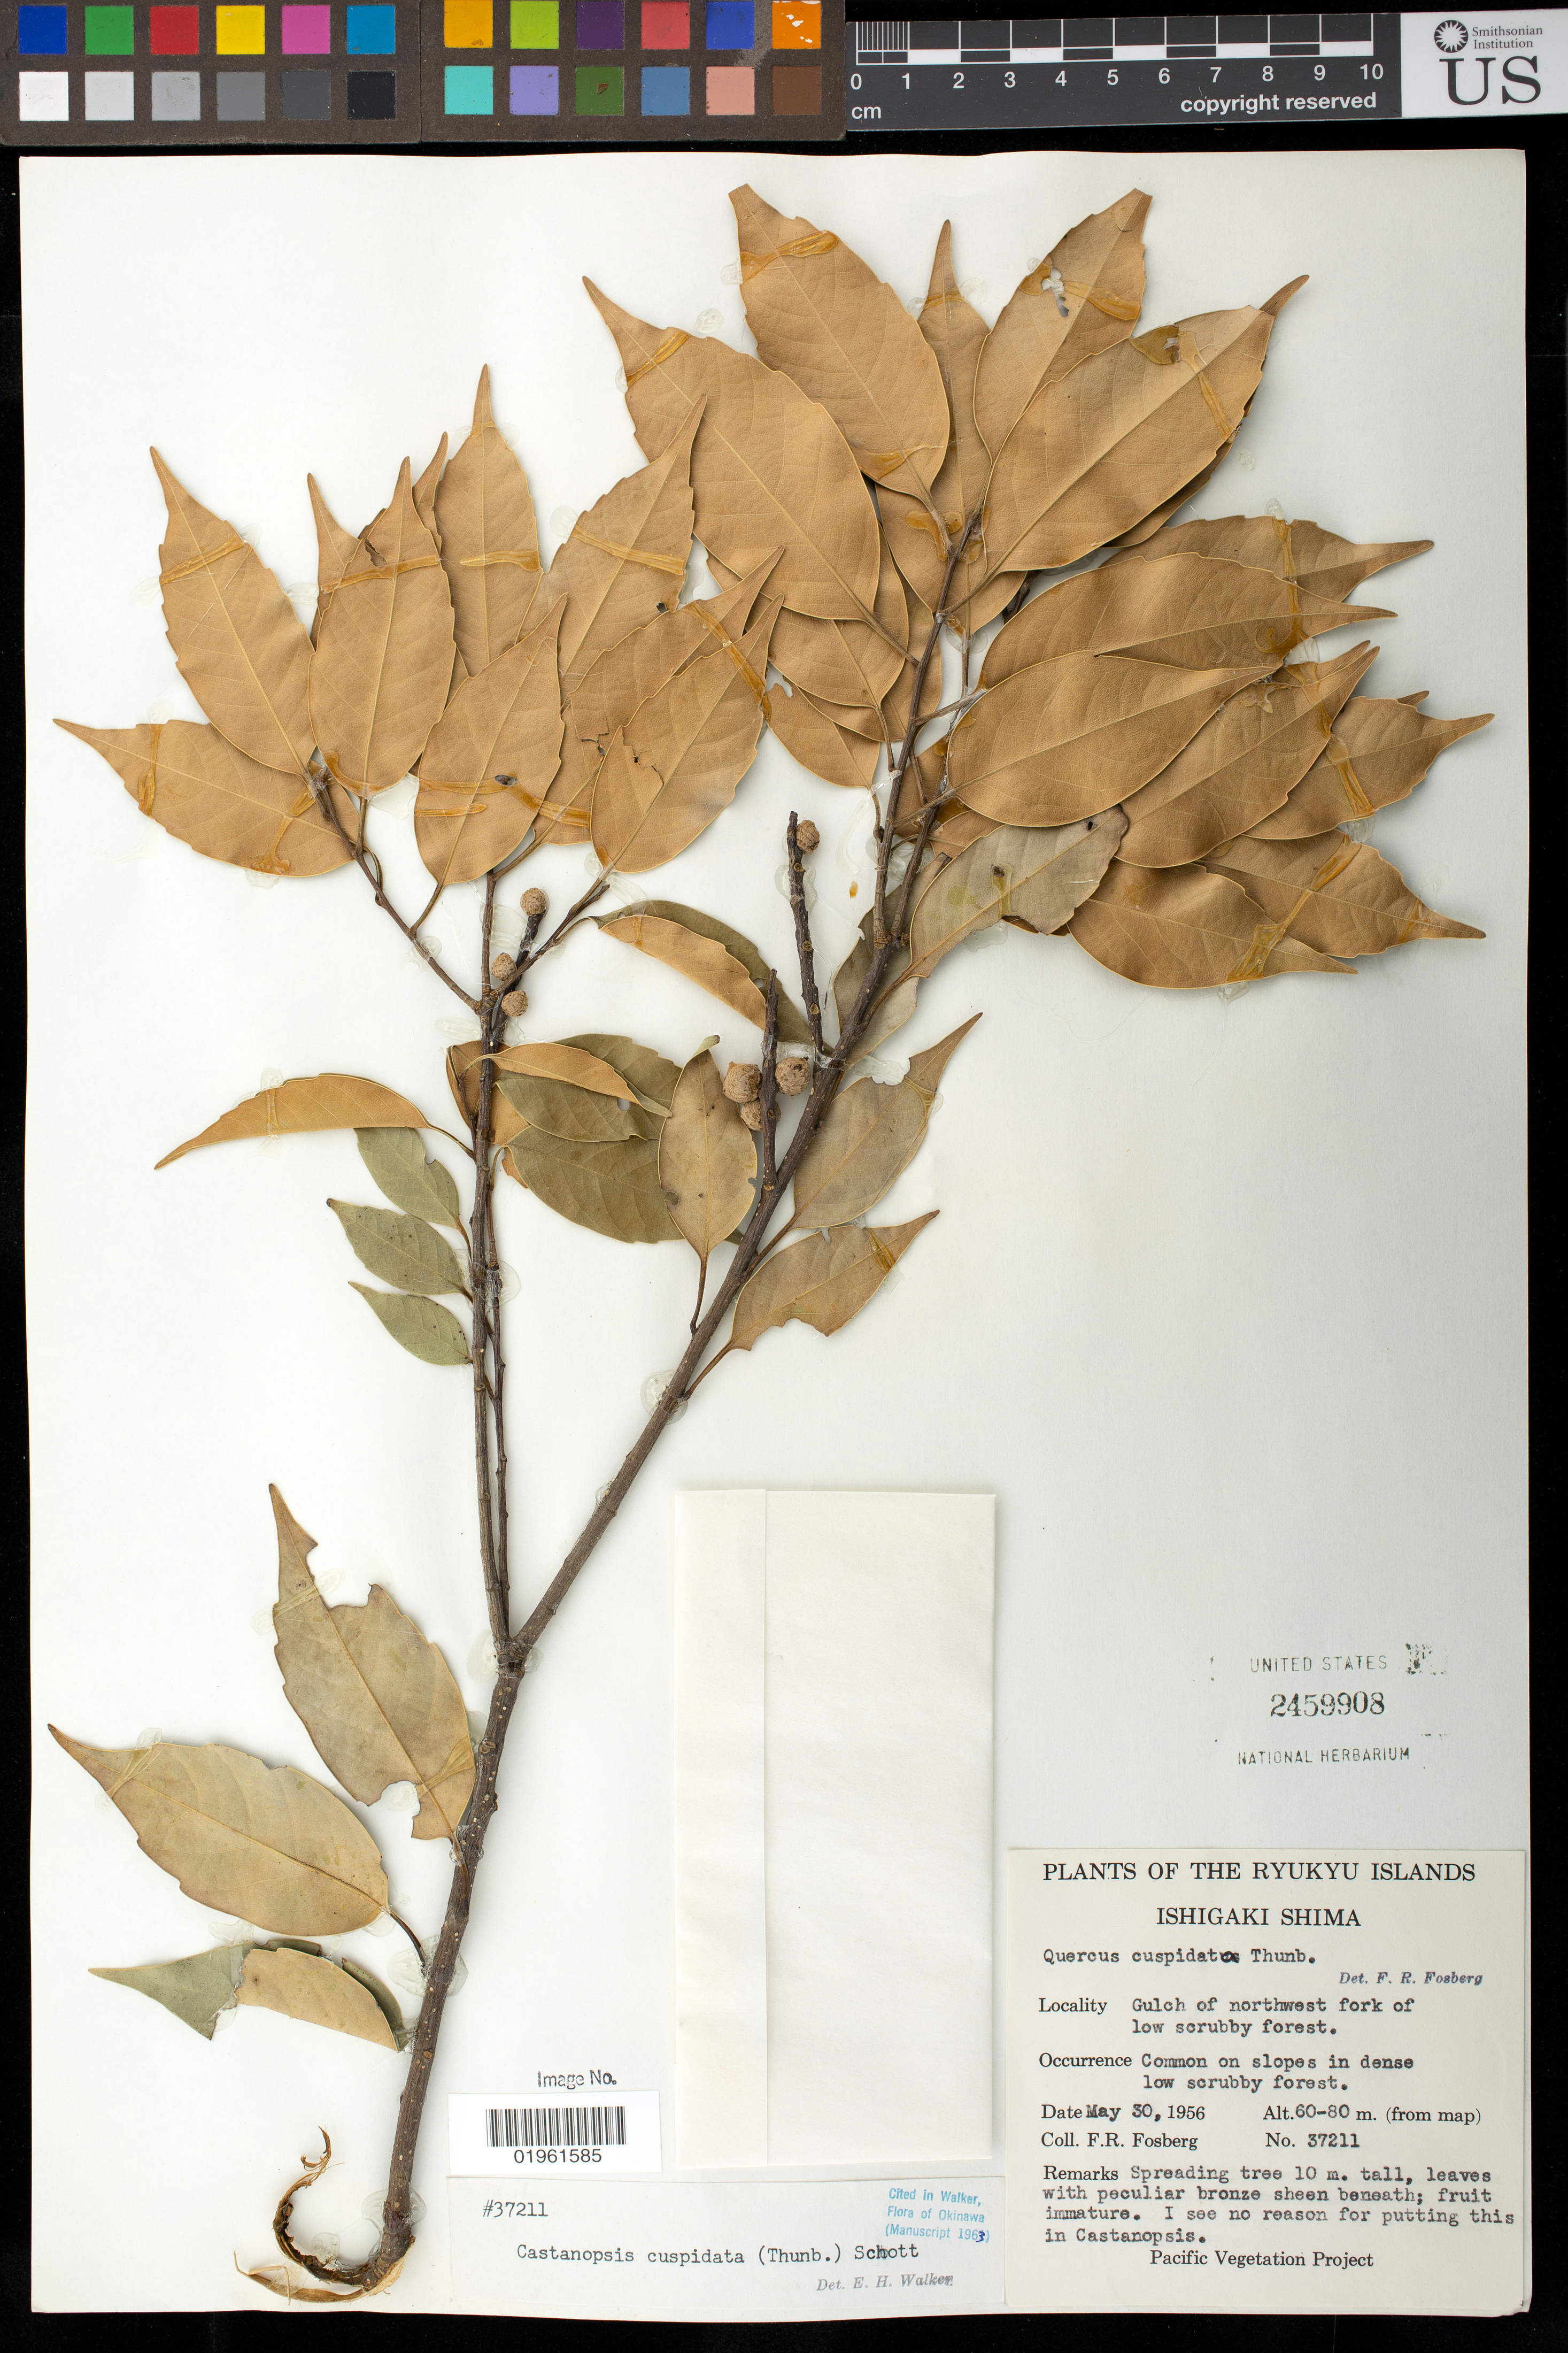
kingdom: Plantae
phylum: Tracheophyta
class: Magnoliopsida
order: Fagales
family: Fagaceae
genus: Castanopsis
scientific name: Castanopsis cuspidata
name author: (Thunb.) Schottky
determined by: Walker, E. H.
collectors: F. R. Fosberg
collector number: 37211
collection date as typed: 30 May 1956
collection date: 1956-05-30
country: Japan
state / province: Okinawa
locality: Ryukyu Islands, Ishigaki Shima, gulch of northwest fork of low scrubby forest.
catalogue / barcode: US 2459908